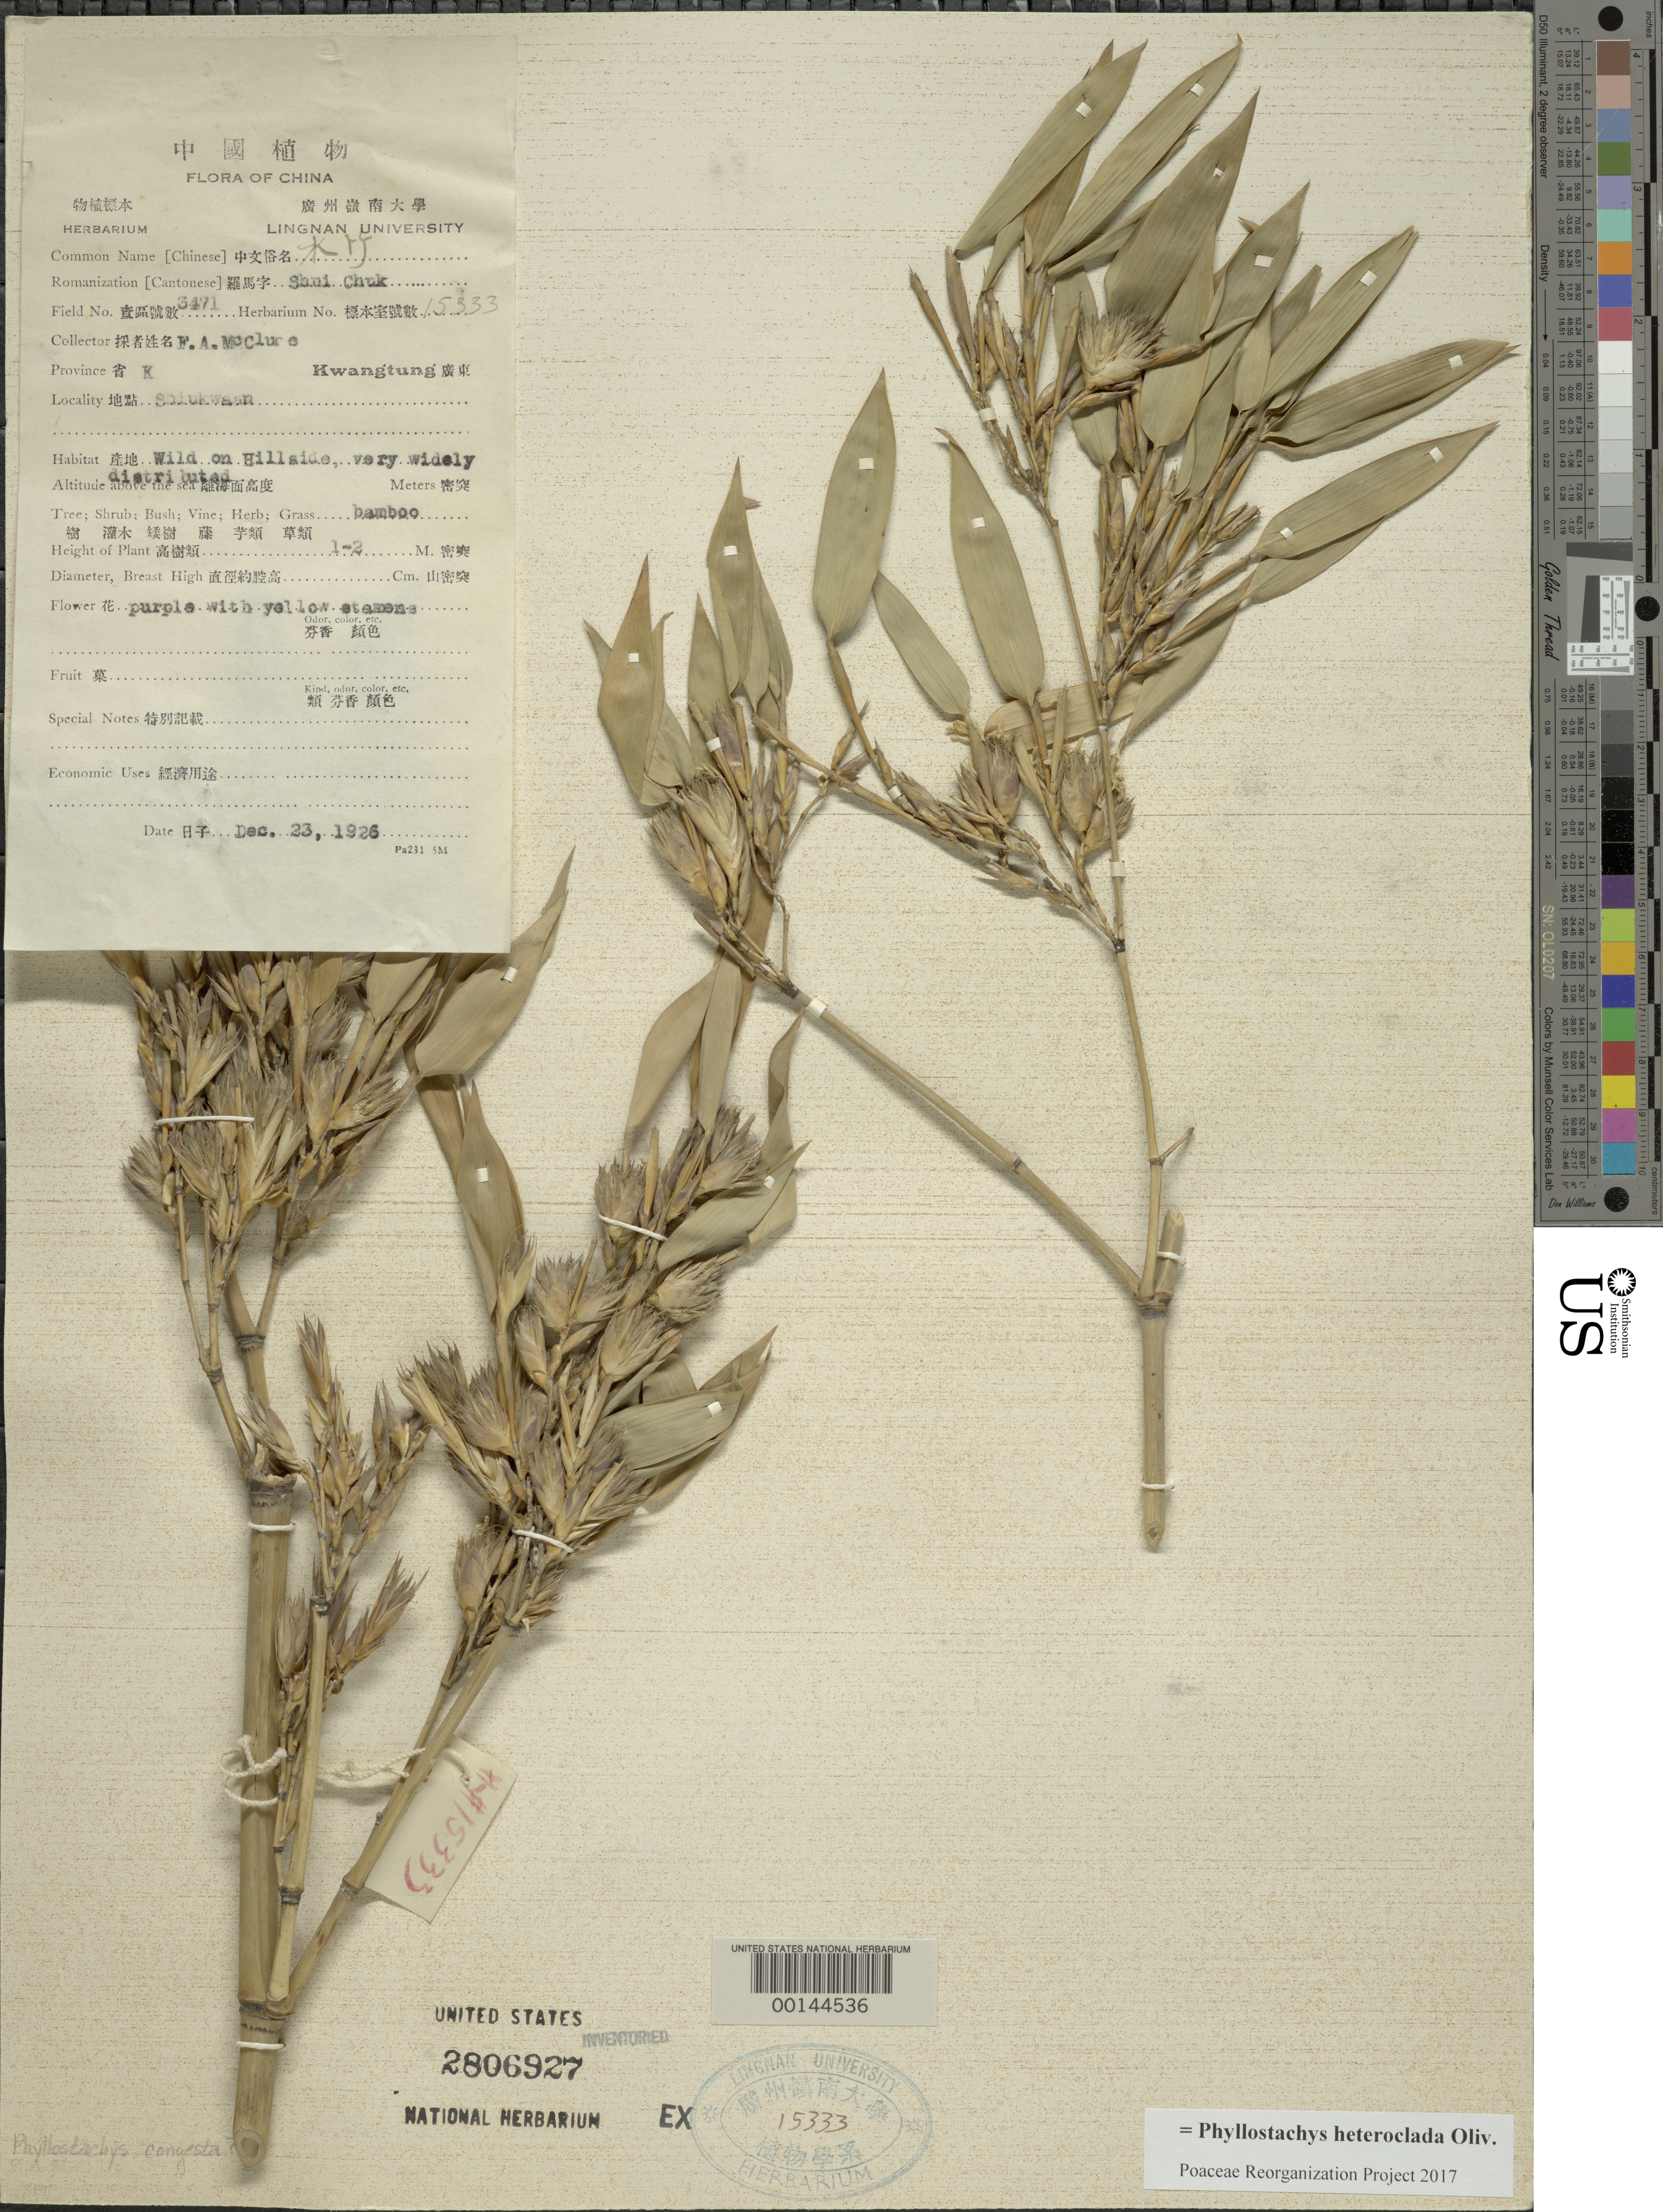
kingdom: Plantae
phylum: Tracheophyta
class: Liliopsida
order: Poales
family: Poaceae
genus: Phyllostachys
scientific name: Phyllostachys heteroclada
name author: Oliv.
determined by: Poaceae Reorganization Project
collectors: F. A. McClure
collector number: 3471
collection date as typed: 23 Dec 1926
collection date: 1926-12-23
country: China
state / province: Guangdong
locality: Shiukwaan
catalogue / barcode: US 2806927